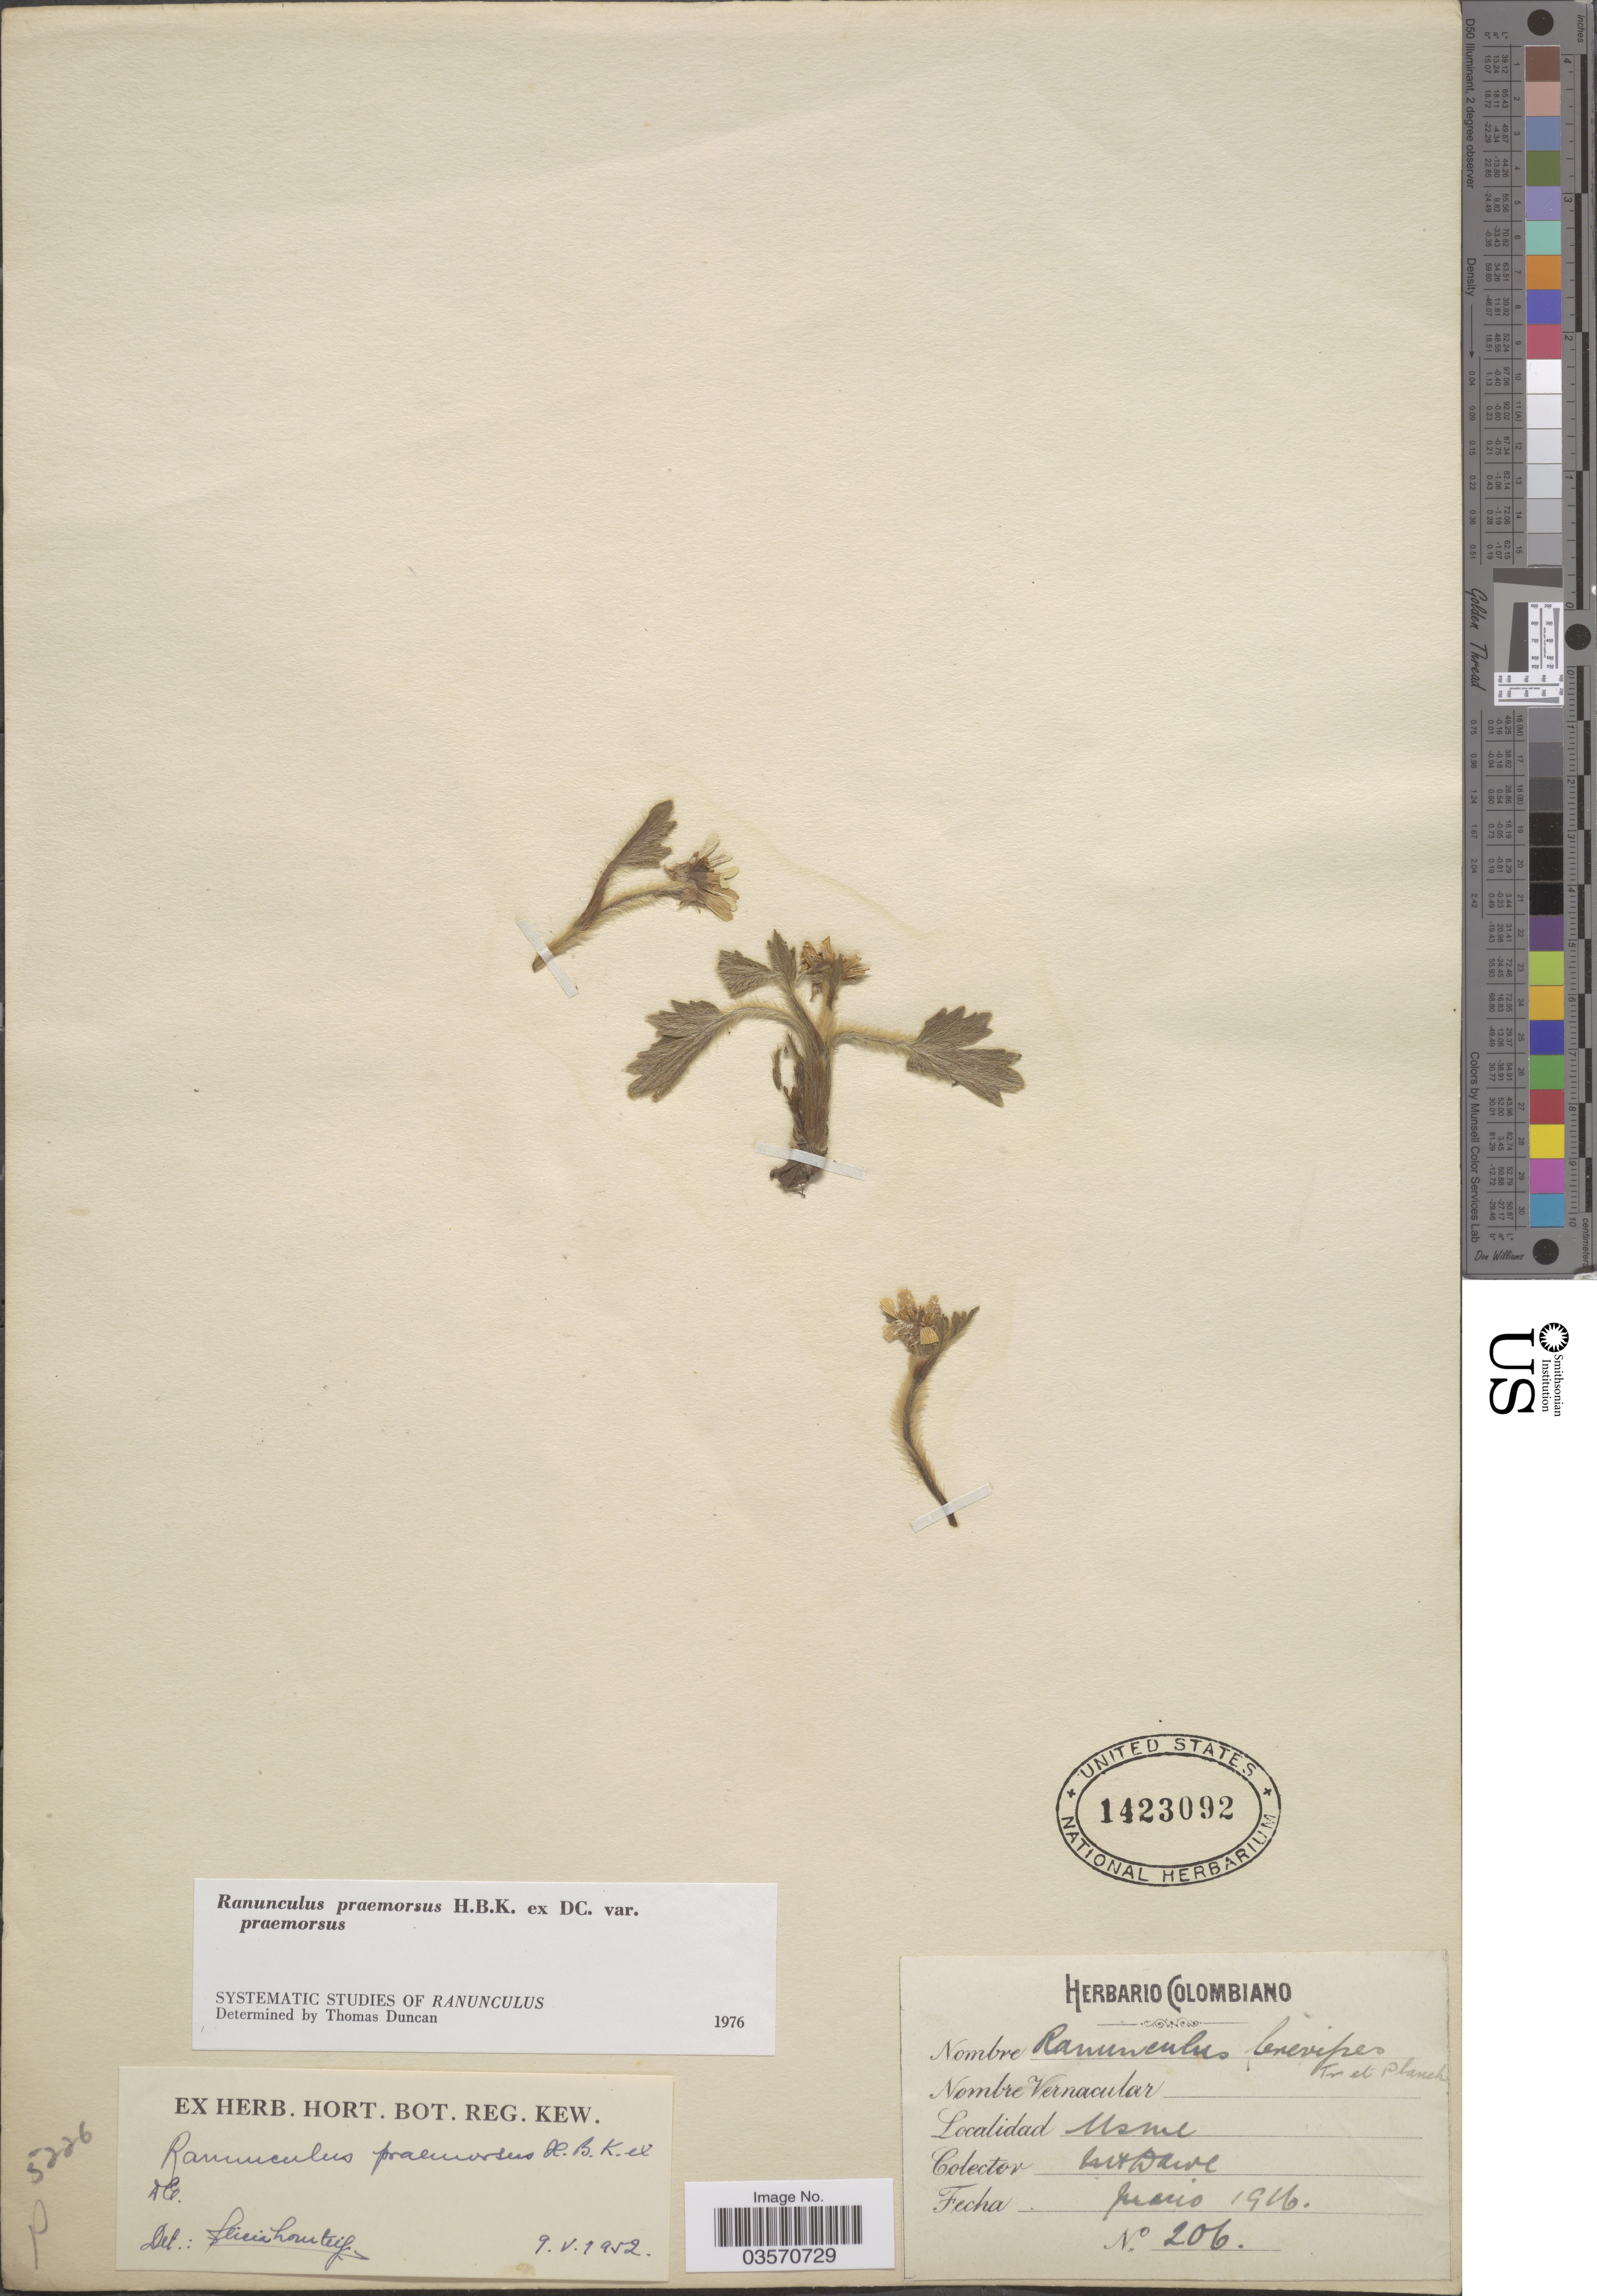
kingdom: Plantae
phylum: Tracheophyta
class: Magnoliopsida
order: Ranunculales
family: Ranunculaceae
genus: Ranunculus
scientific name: Ranunculus praemorsus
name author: Kunth ex DC.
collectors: M. T. Dawe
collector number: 206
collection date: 1916-06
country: Colombia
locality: Usme.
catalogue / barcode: US 1423092